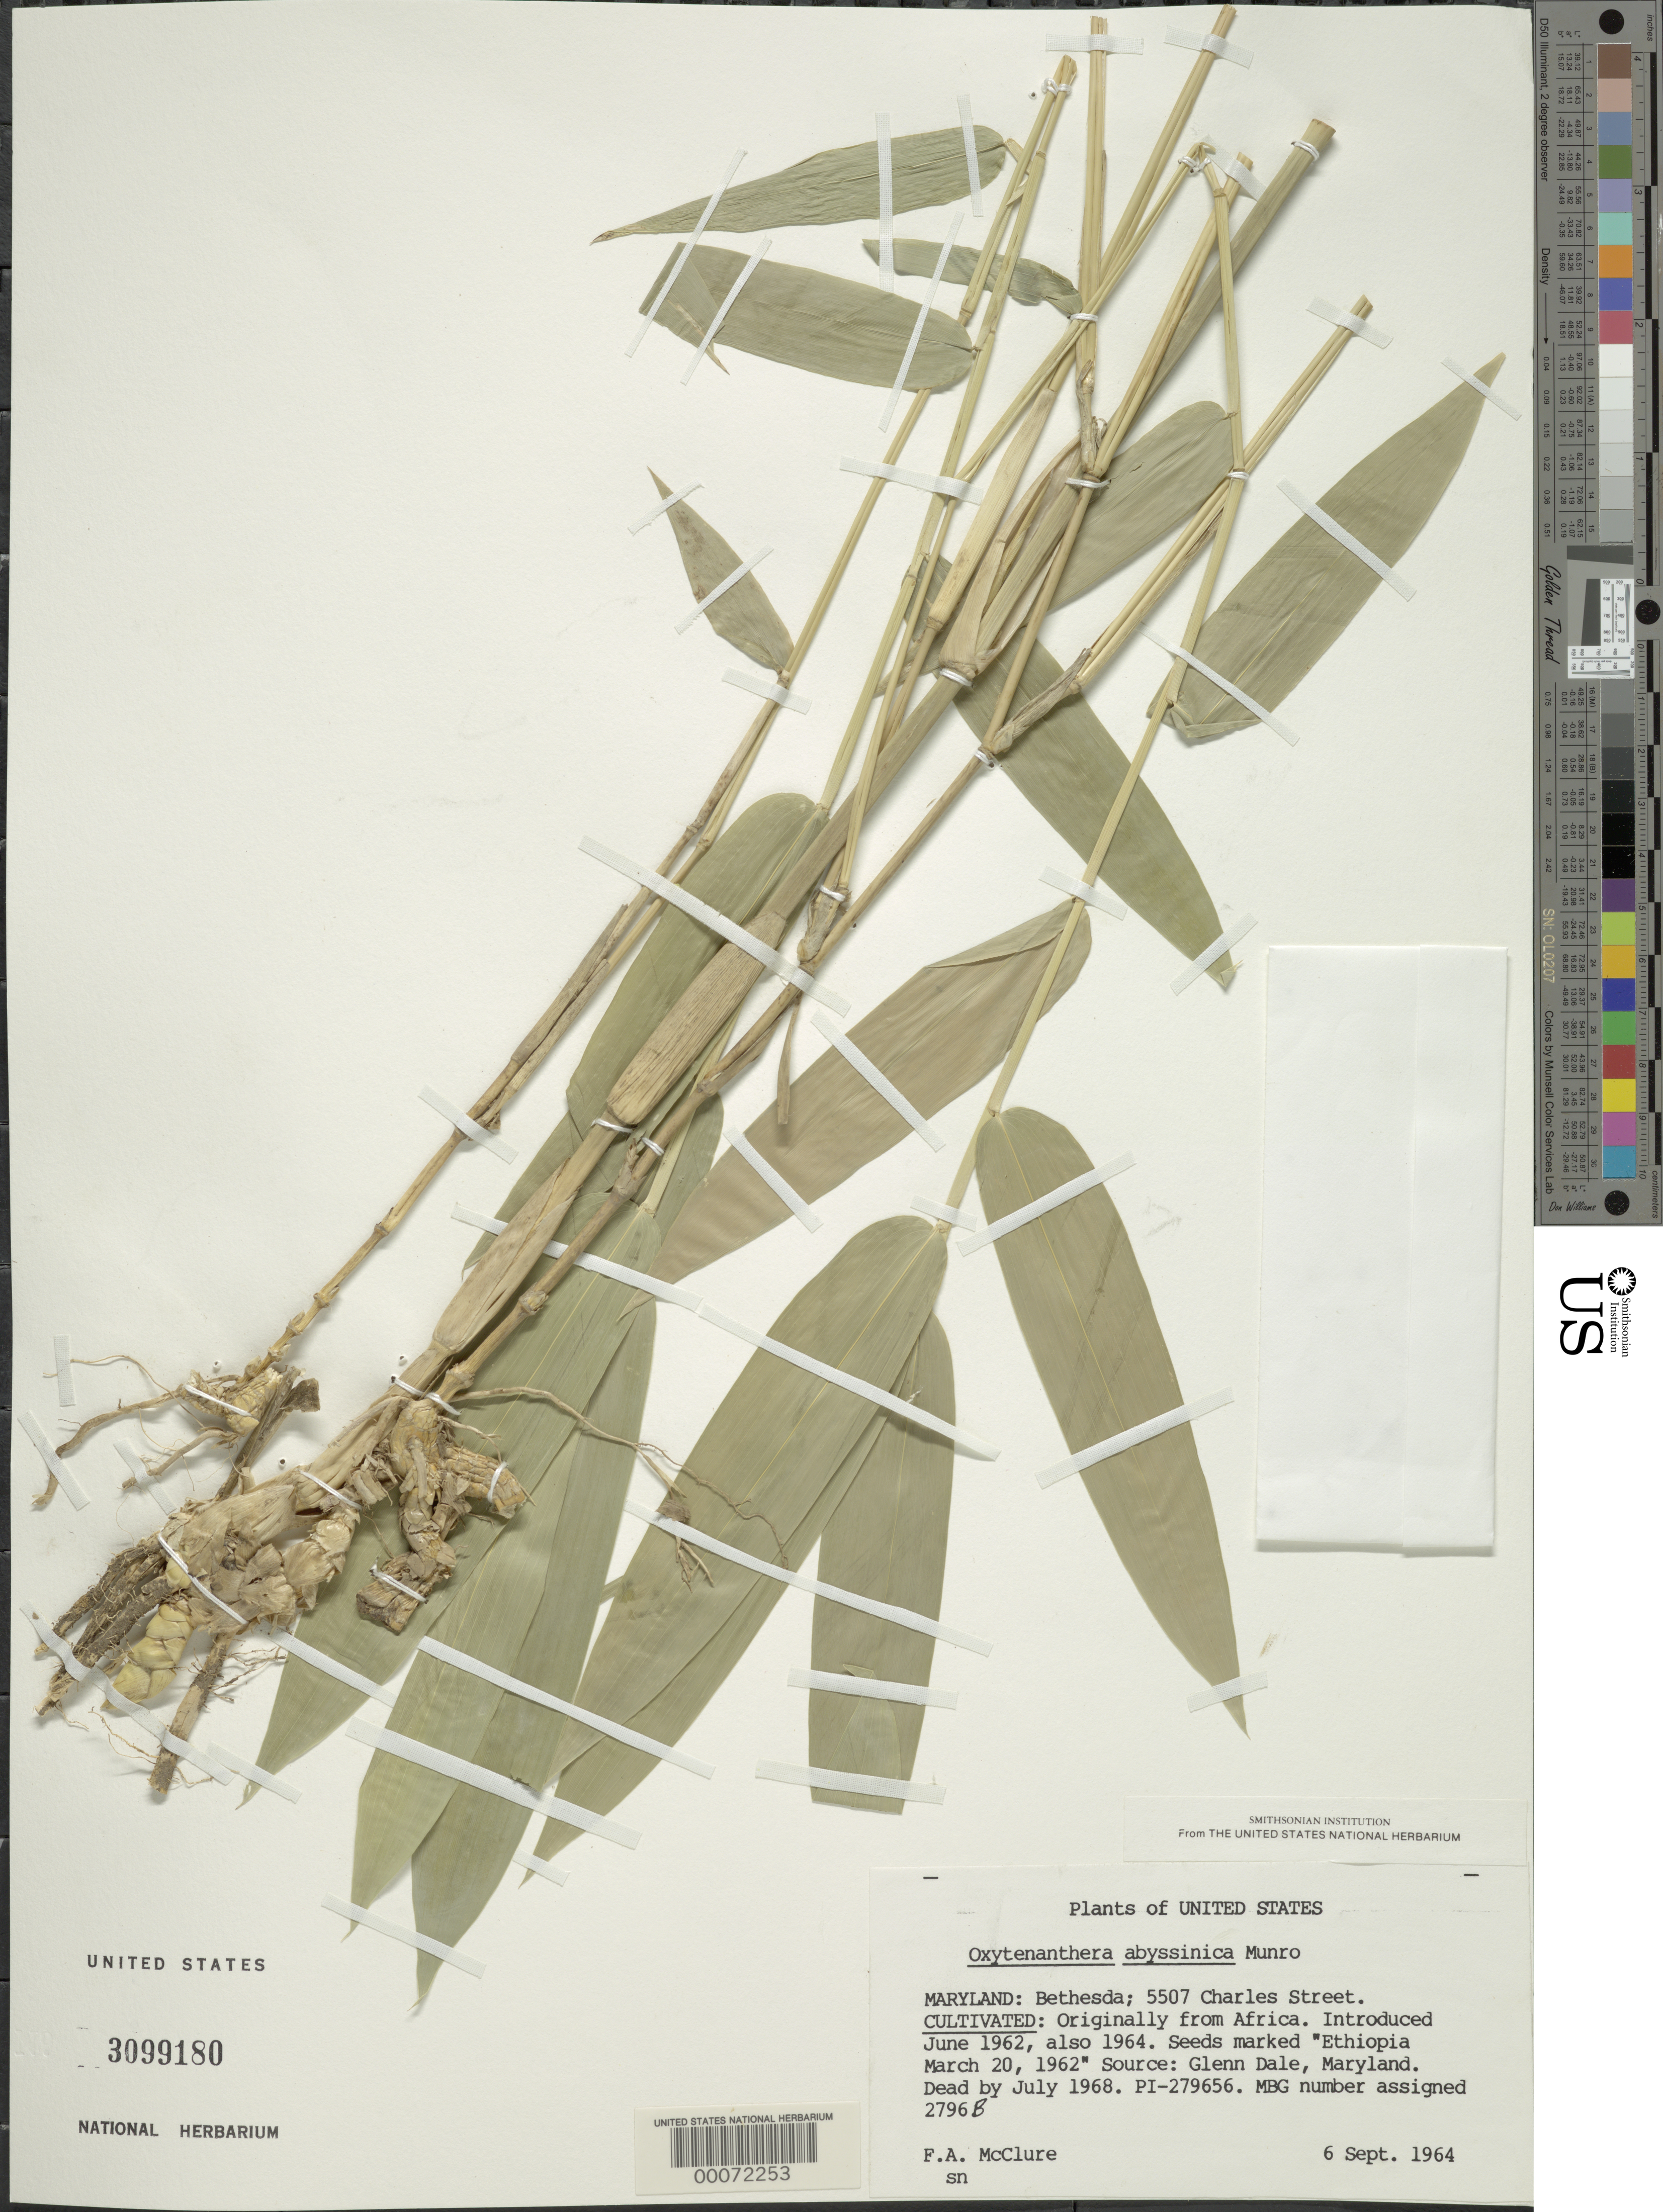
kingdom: Plantae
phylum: Tracheophyta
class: Liliopsida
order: Poales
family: Poaceae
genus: Oxytenanthera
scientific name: Oxytenanthera abyssinica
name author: (A. Rich.) Munro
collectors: F. A. McClure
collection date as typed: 06 Sep 1964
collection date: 1964-09-06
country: United States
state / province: Maryland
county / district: Montgomery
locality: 5507 Charles Street, Bethesda (McClure's garden)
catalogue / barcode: US 3099180